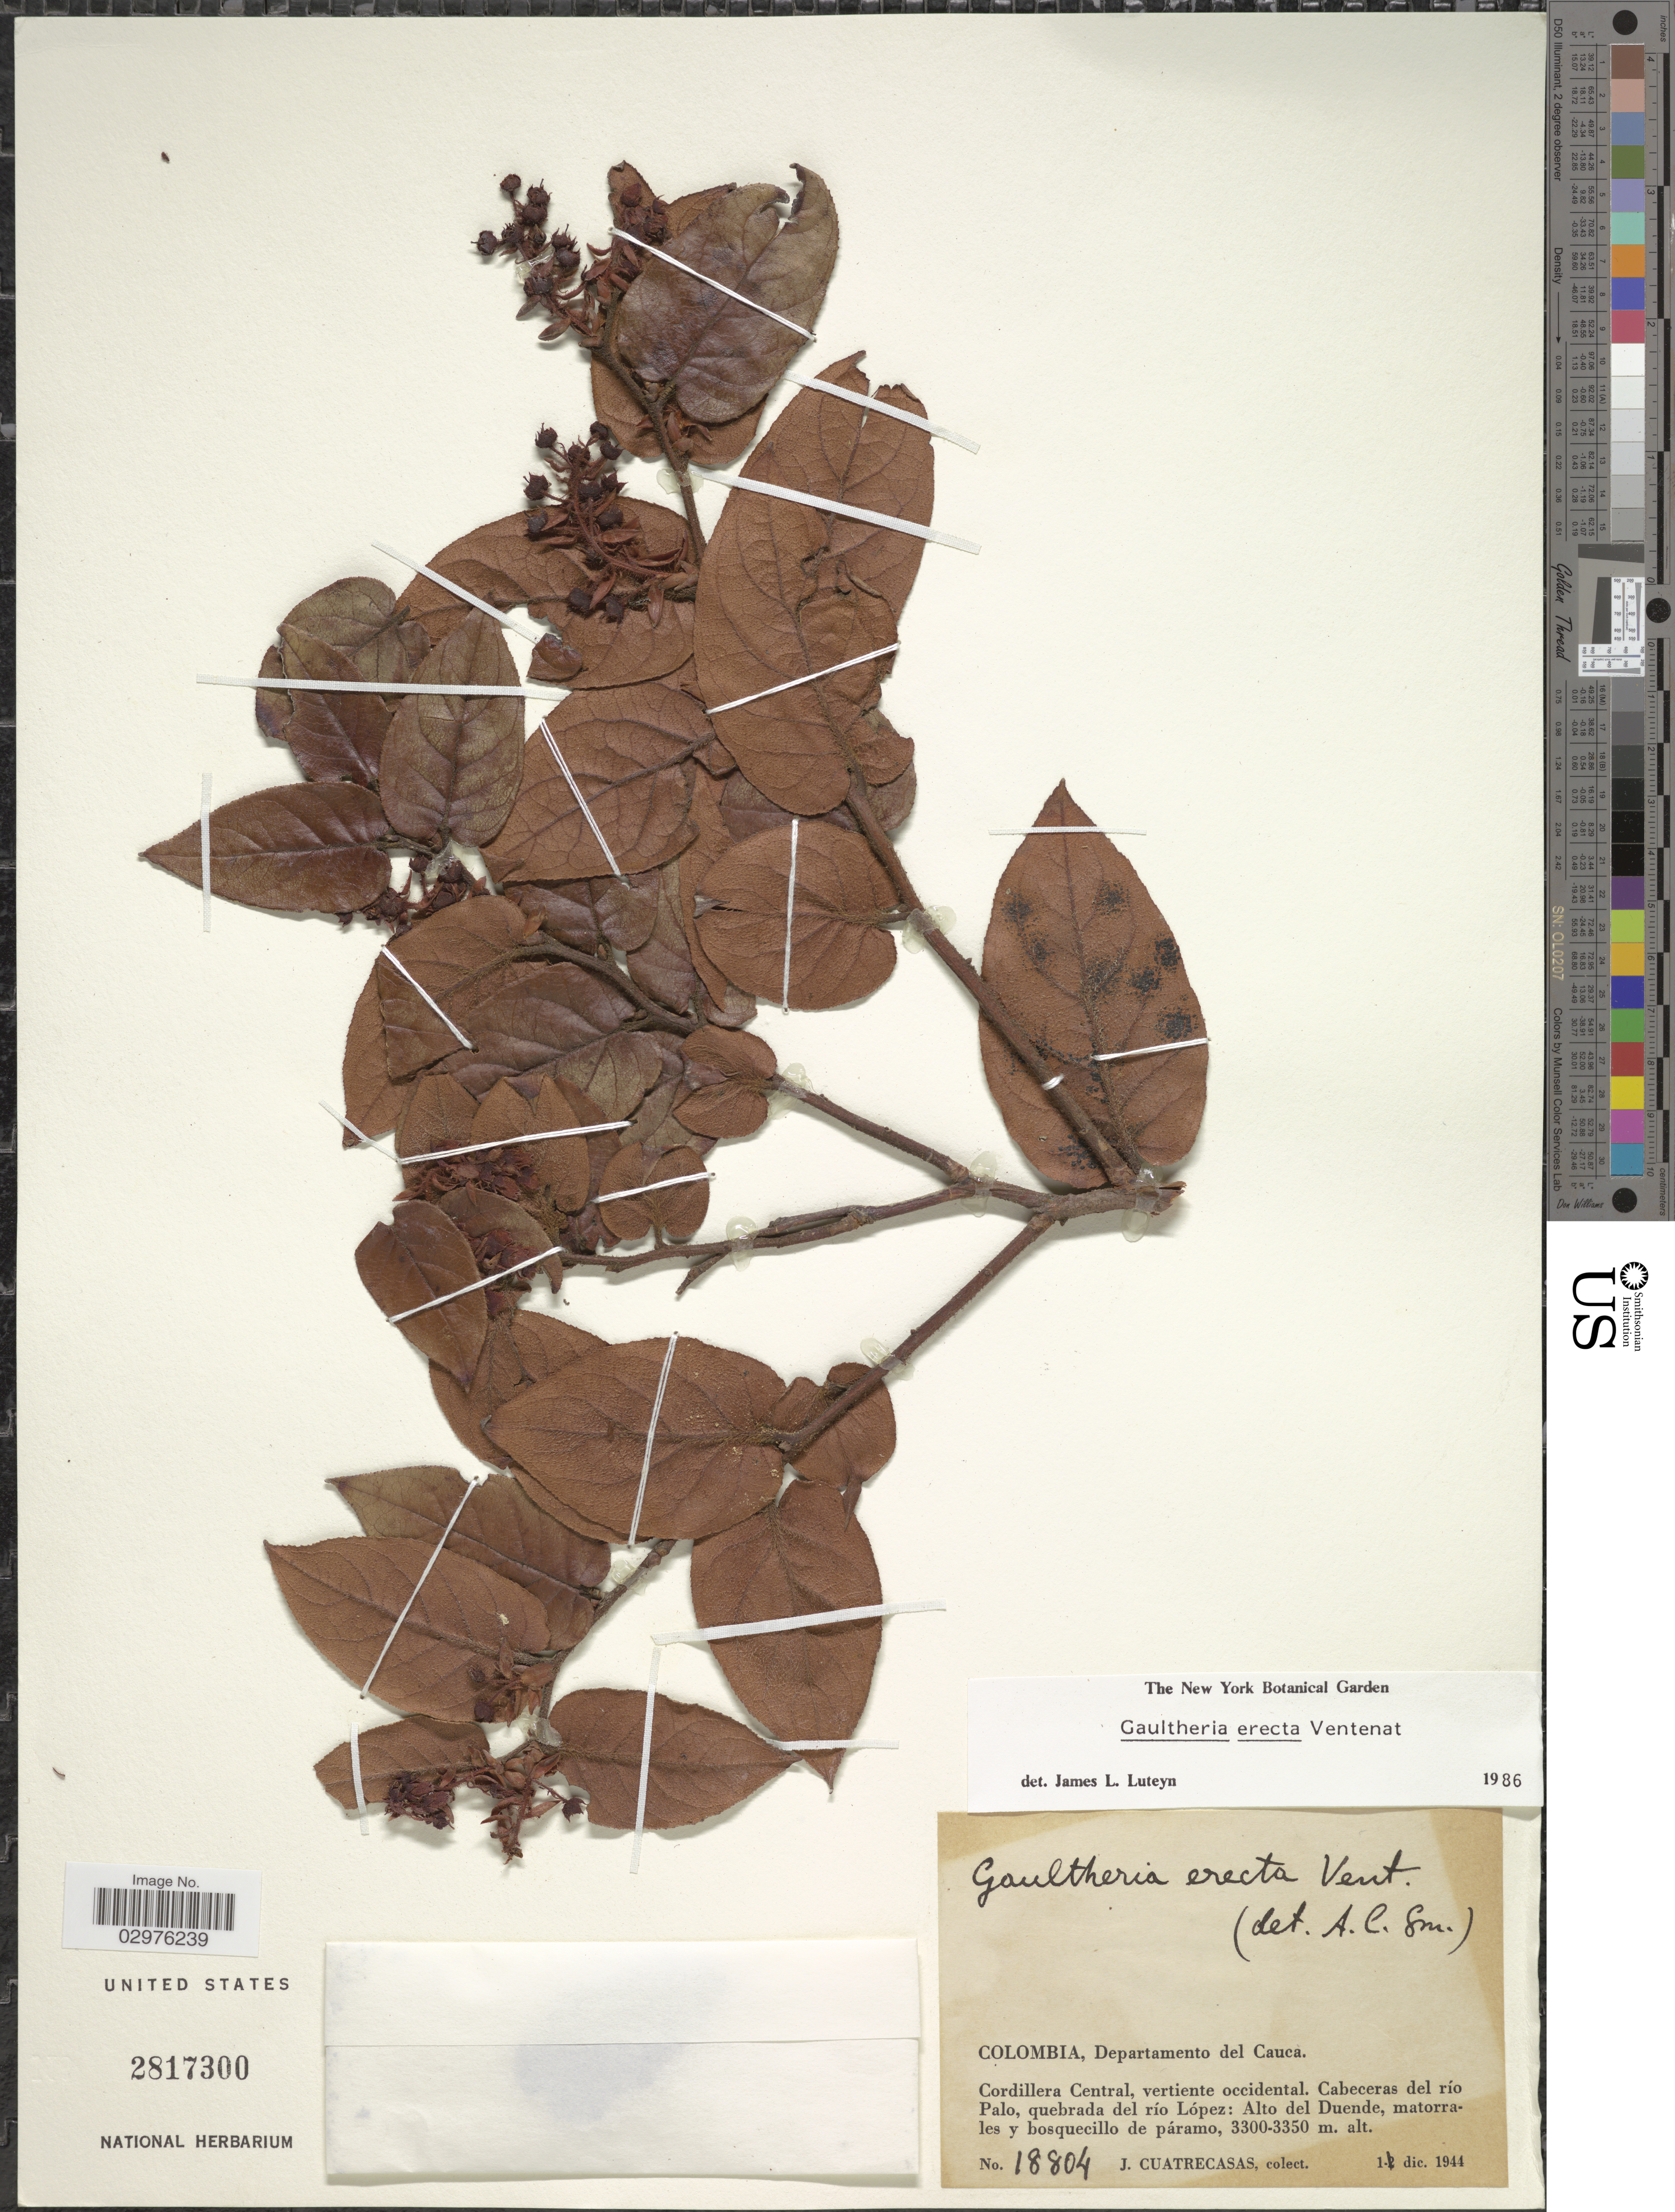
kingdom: Plantae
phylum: Tracheophyta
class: Magnoliopsida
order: Ericales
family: Ericaceae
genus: Gaultheria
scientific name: Gaultheria erecta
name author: Vent.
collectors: J. Cuatrecasas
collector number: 18804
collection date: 1944-12-11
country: Colombia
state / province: Cauca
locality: Departamento del Cauca. Cordillera Central, vertiente occidental. Cabeceras del río Palo, quebrada del río López: Alto del Duende, matorrales y bosquecillo de páramo.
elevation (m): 3300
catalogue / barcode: US 2817300